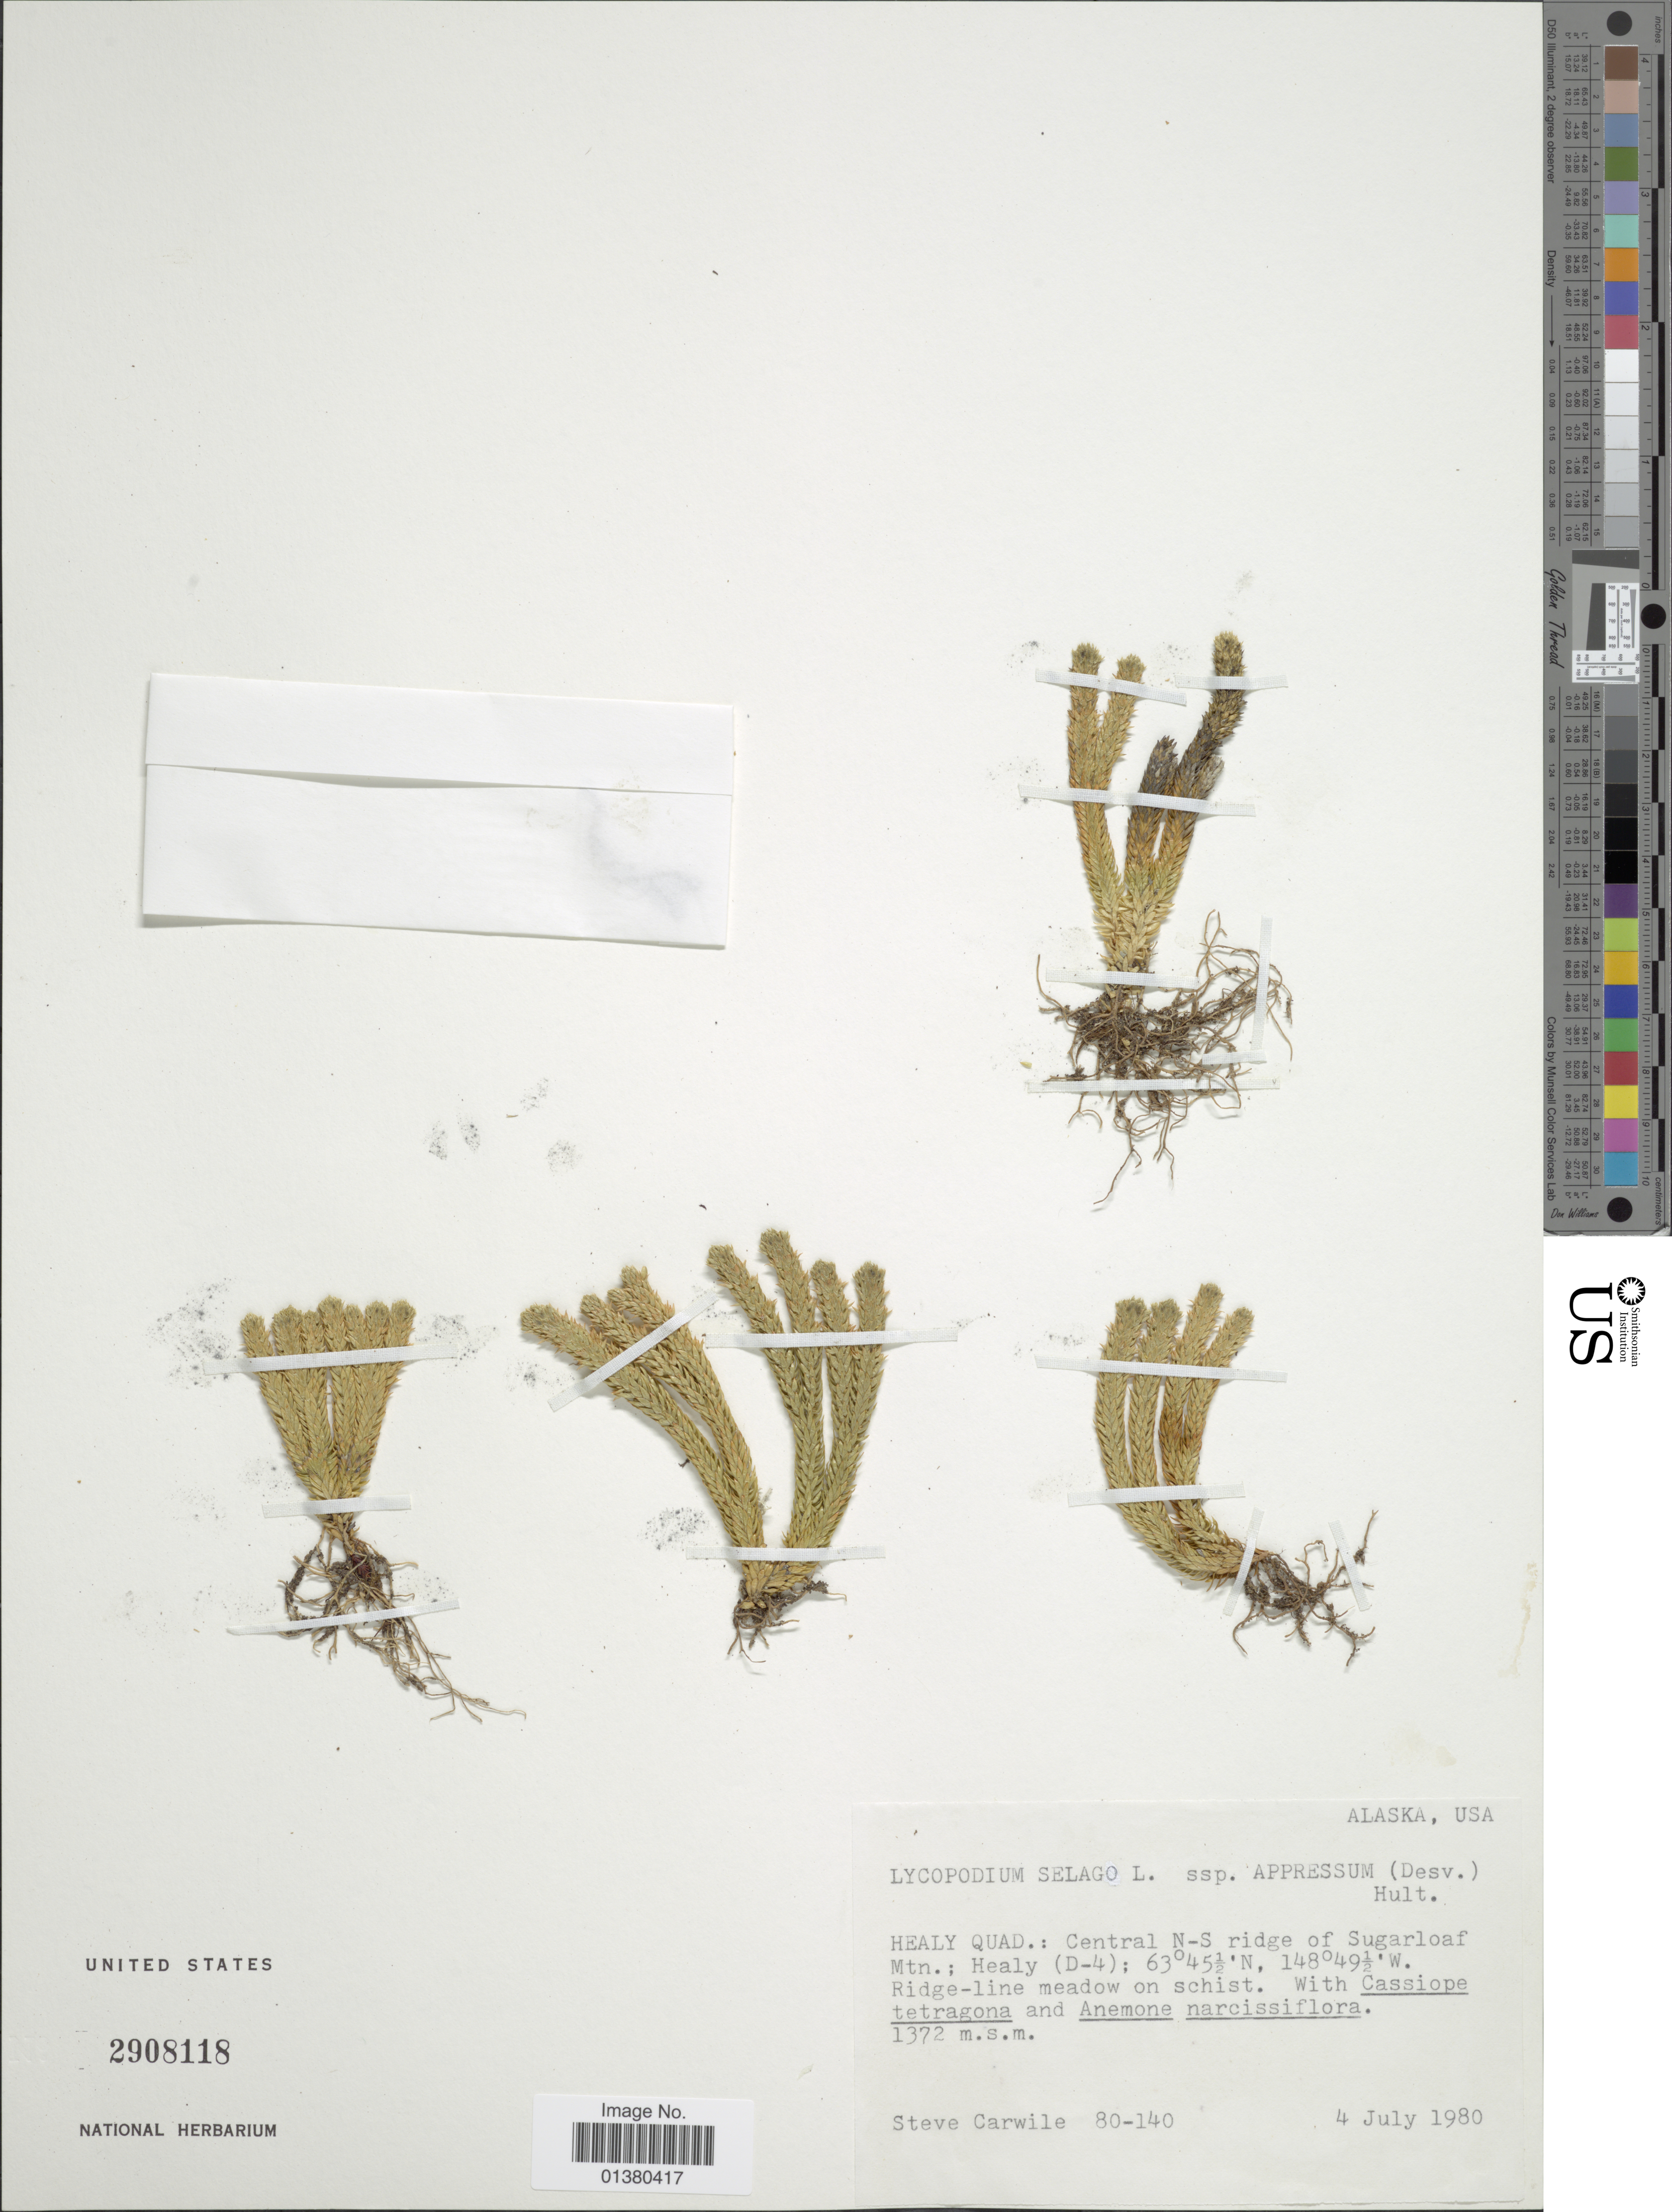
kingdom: Plantae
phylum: Tracheophyta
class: Lycopodiopsida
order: Lycopodiales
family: Lycopodiaceae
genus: Huperzia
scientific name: Huperzia selago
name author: (L.) Bernh. ex Schrank & Mart.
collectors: S. Carwile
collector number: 80-140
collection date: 1980-07-04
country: United States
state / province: Alaska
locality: Healy Quad: central N-S ridge of Sugarloaf Mtn; Healy (D-4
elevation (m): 1370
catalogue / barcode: US 2908118